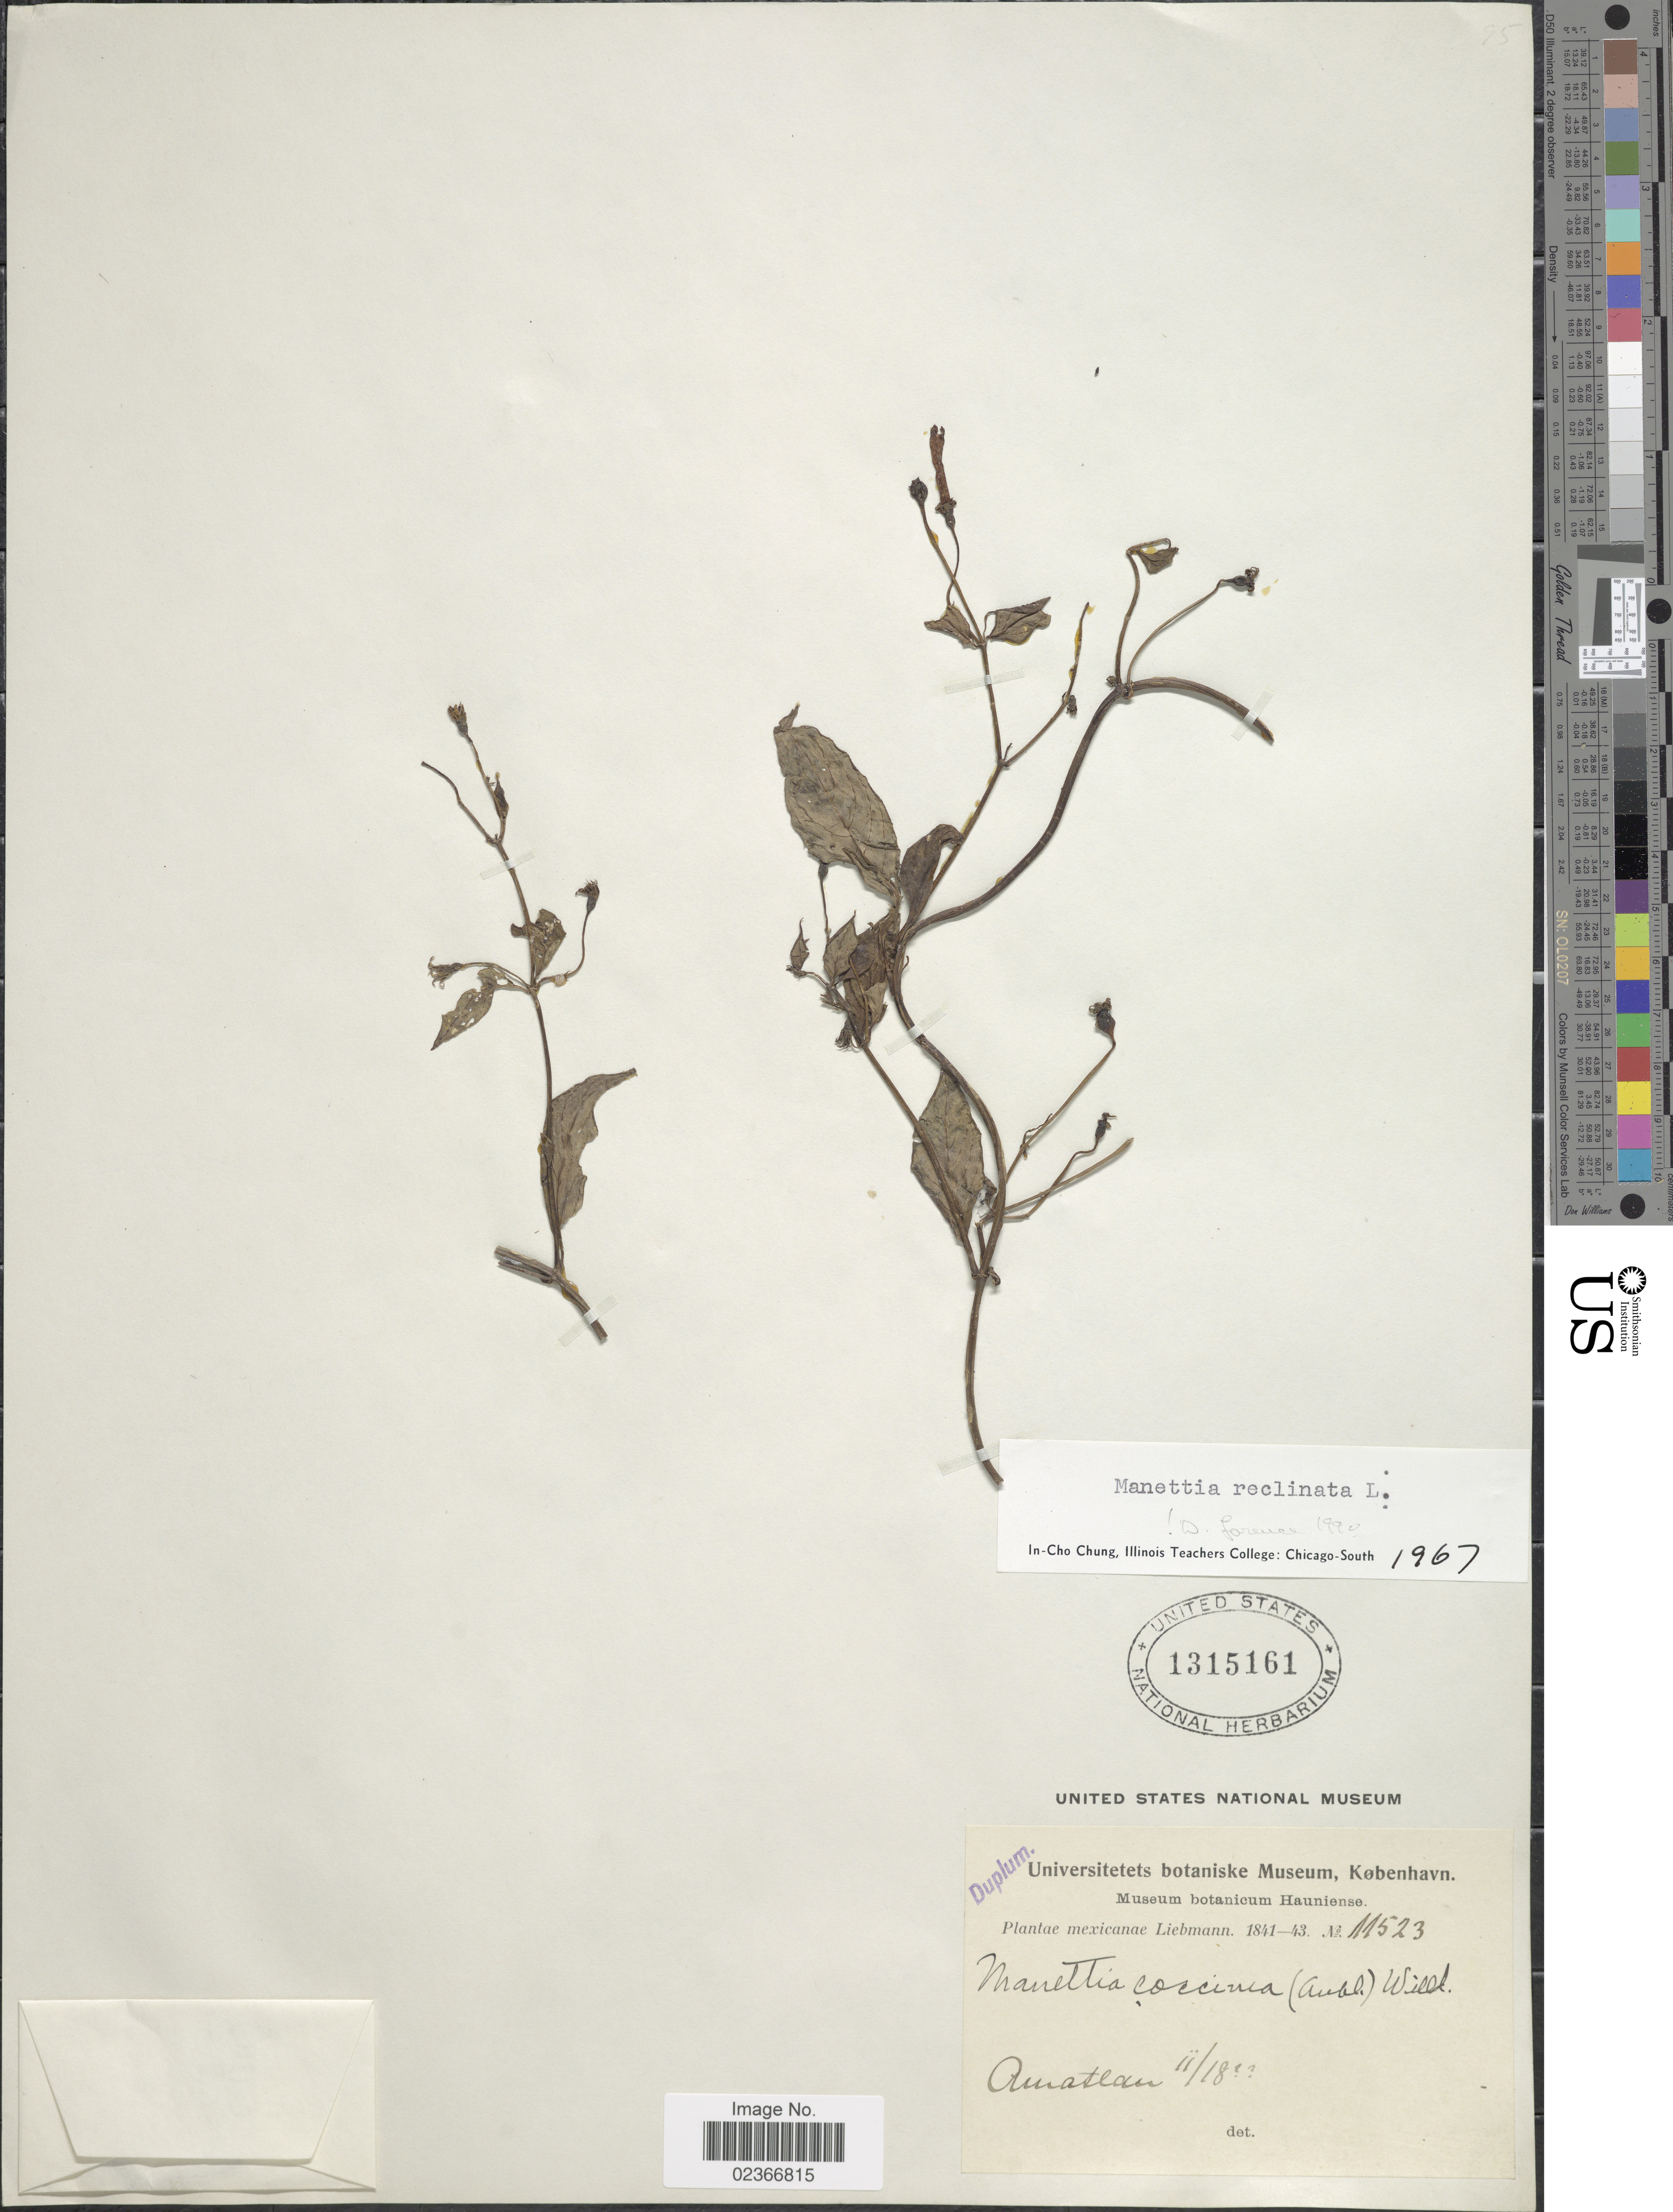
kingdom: Plantae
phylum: Tracheophyta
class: Magnoliopsida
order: Gentianales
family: Rubiaceae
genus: Manettia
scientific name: Manettia reclinata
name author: L.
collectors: Liebmann, --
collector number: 11523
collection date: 1841-02/1843-02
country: Mexico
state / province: Veracruz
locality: Amatlan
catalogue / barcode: US 1315161